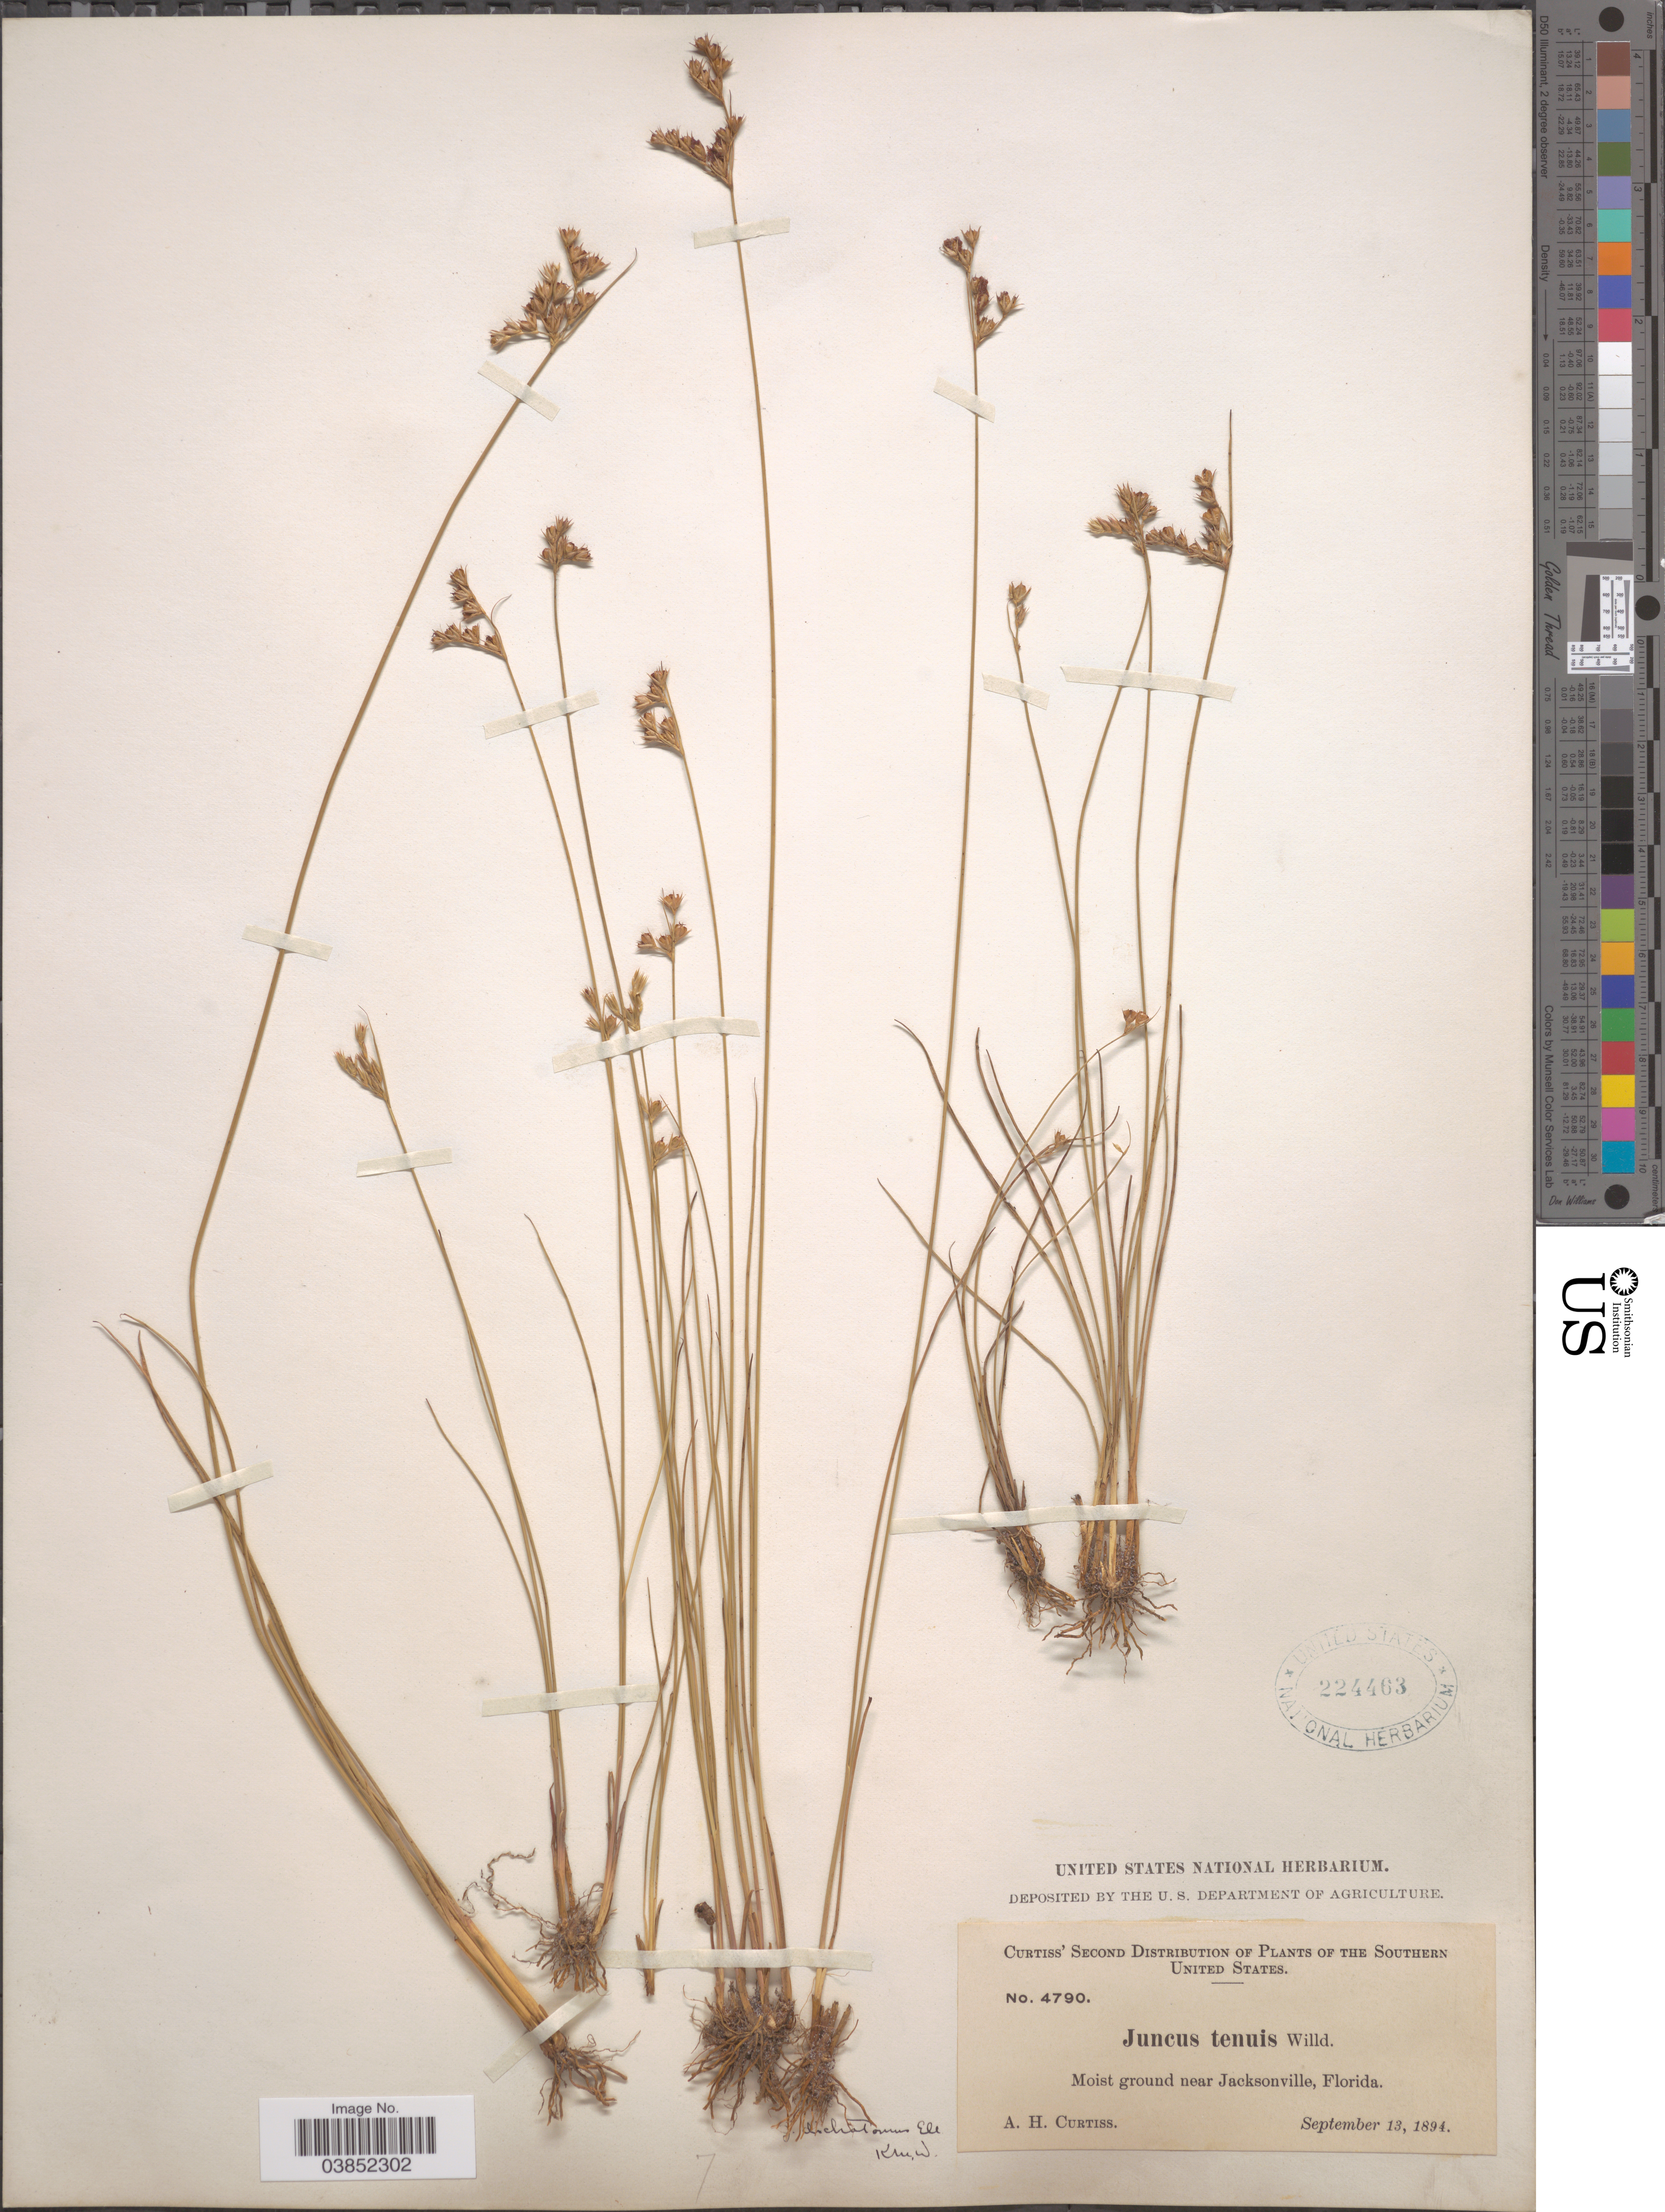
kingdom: Plantae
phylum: Tracheophyta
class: Liliopsida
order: Poales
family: Juncaceae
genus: Juncus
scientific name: Juncus dichotomus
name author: Elliott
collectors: A. H. Curtiss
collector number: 4790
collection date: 1894-09-13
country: United States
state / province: Florida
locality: Southern United States. Moist ground near Jacksonville.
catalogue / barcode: US 224463